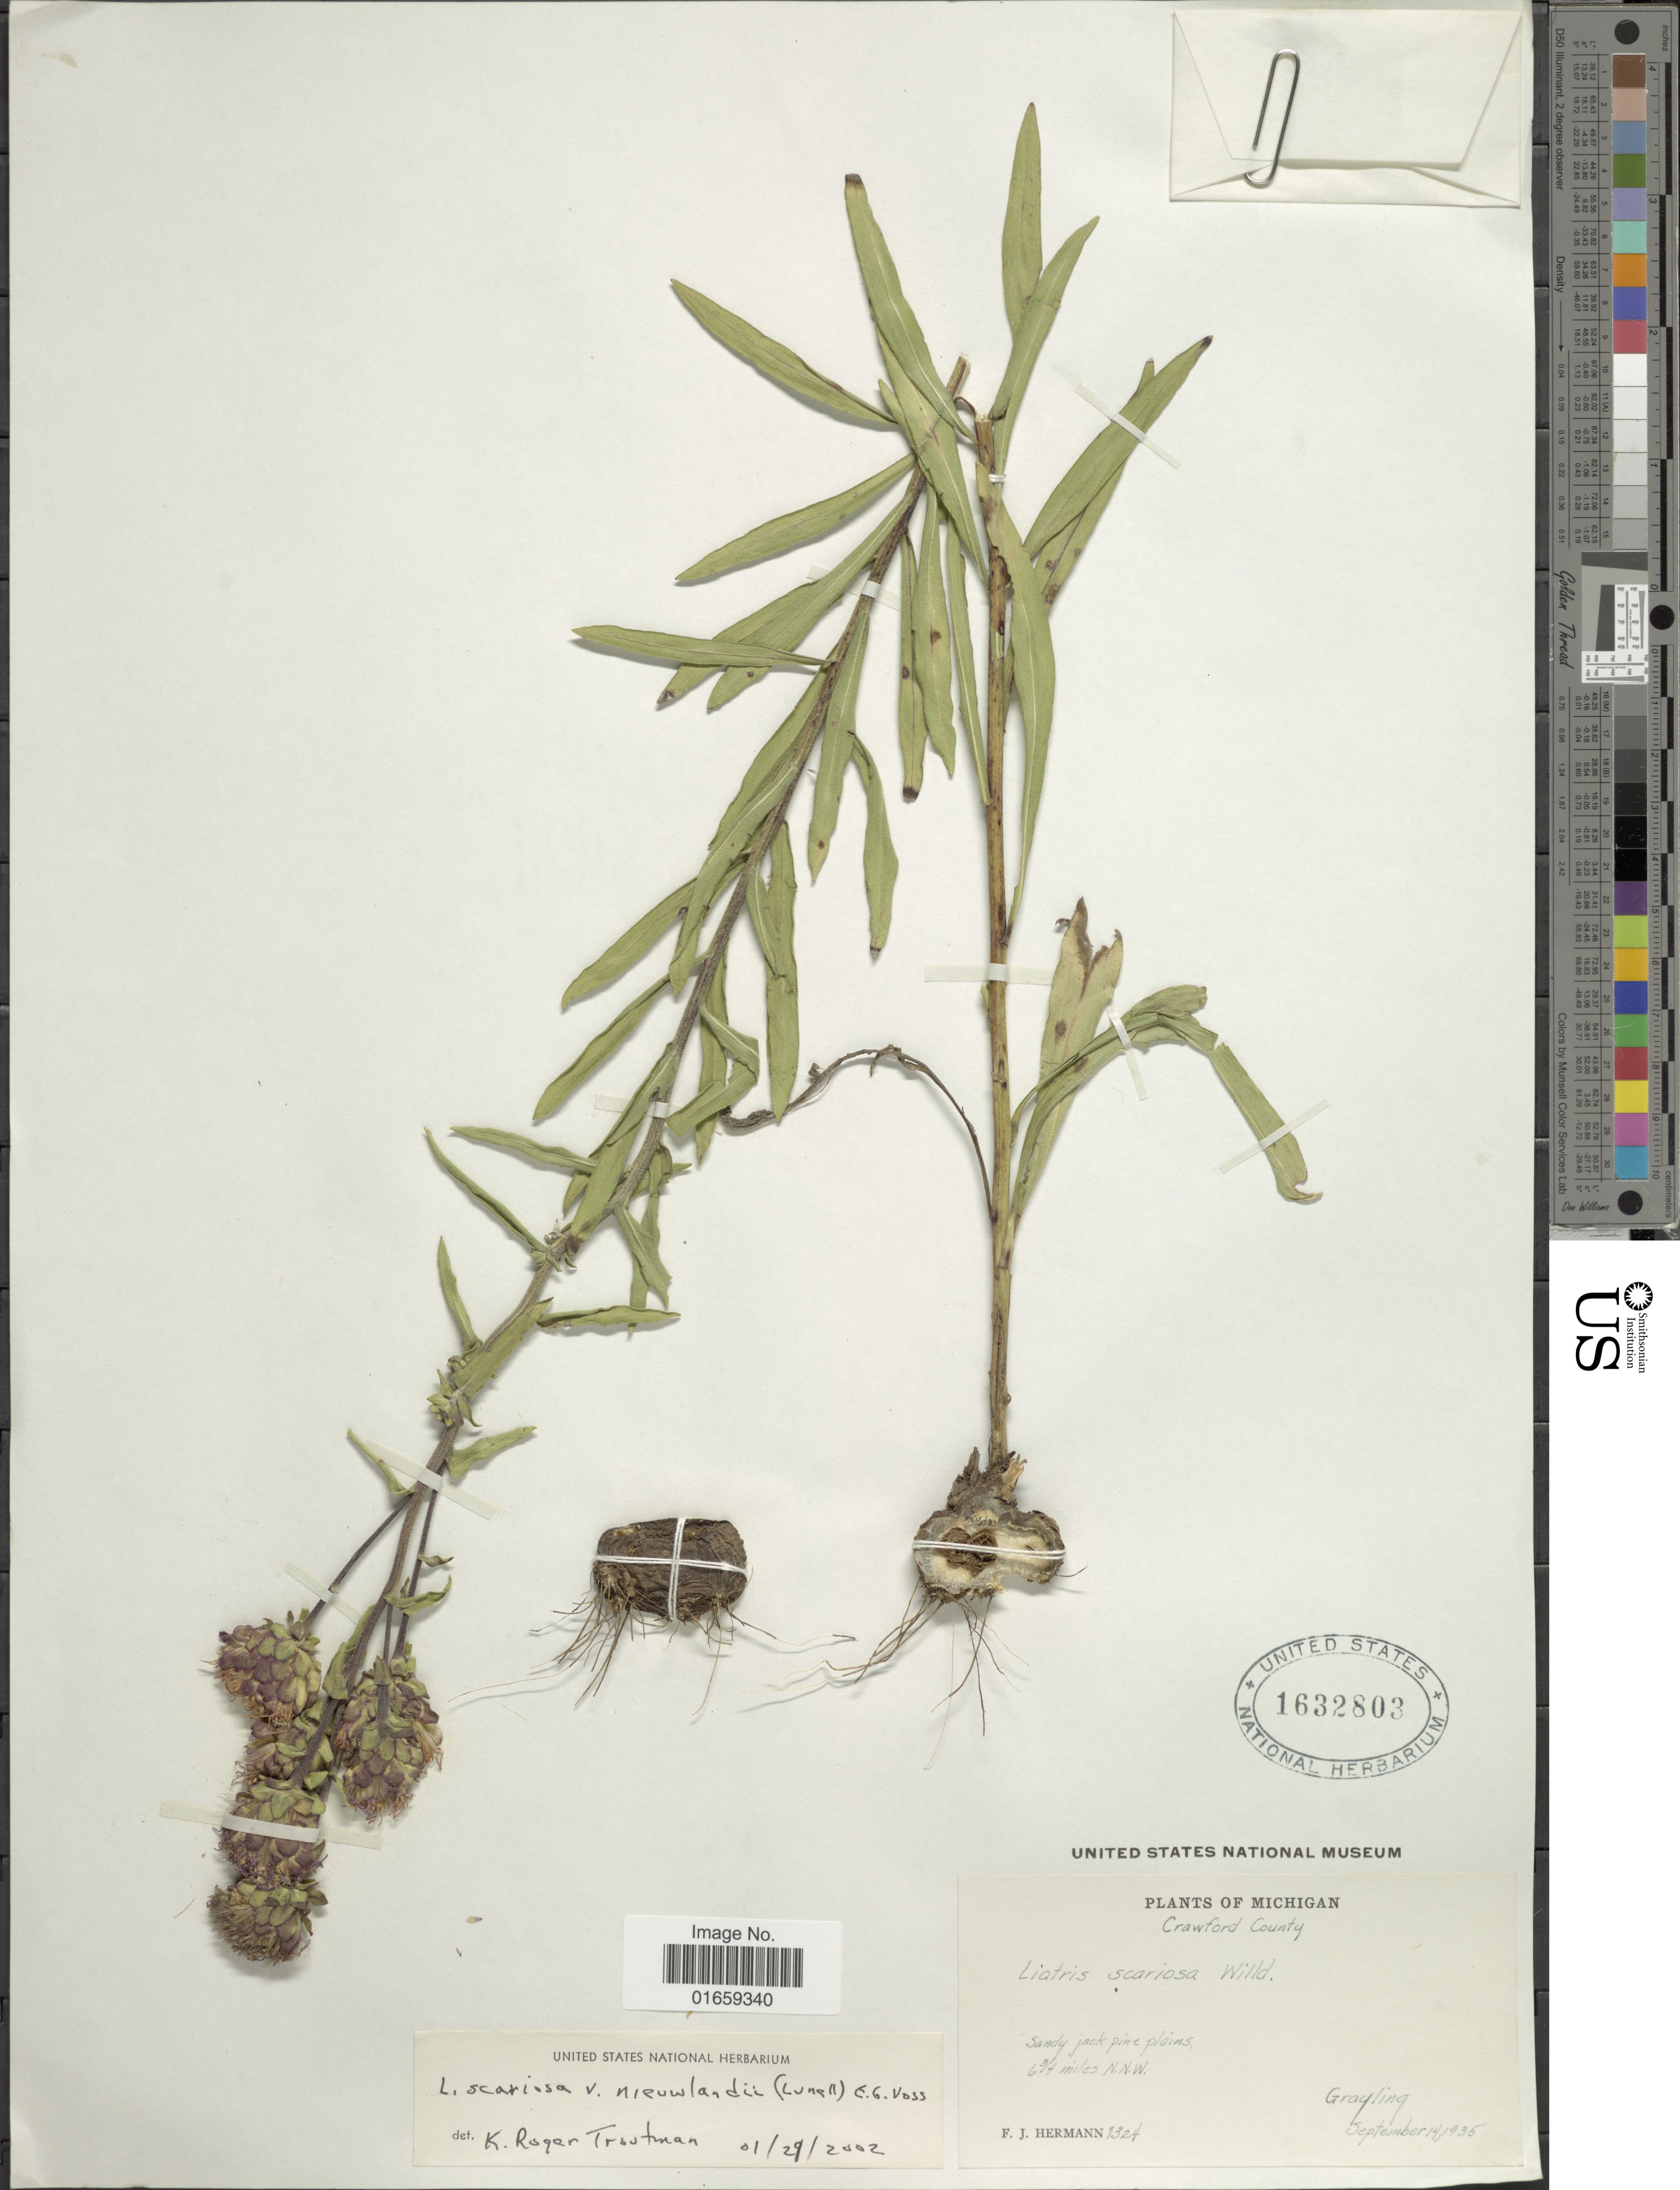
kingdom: Plantae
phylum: Tracheophyta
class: Magnoliopsida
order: Asterales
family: Asteraceae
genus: Liatris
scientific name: Liatris scariosa var. nieuwlandii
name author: (Lunell) E.G. Voss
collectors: F. J. Hermann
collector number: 7324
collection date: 1935-09-14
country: United States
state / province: Michigan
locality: Crawford County, Sandy Jack pine plains, 6¾ miles N. N. W., Grayling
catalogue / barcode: US 1632803